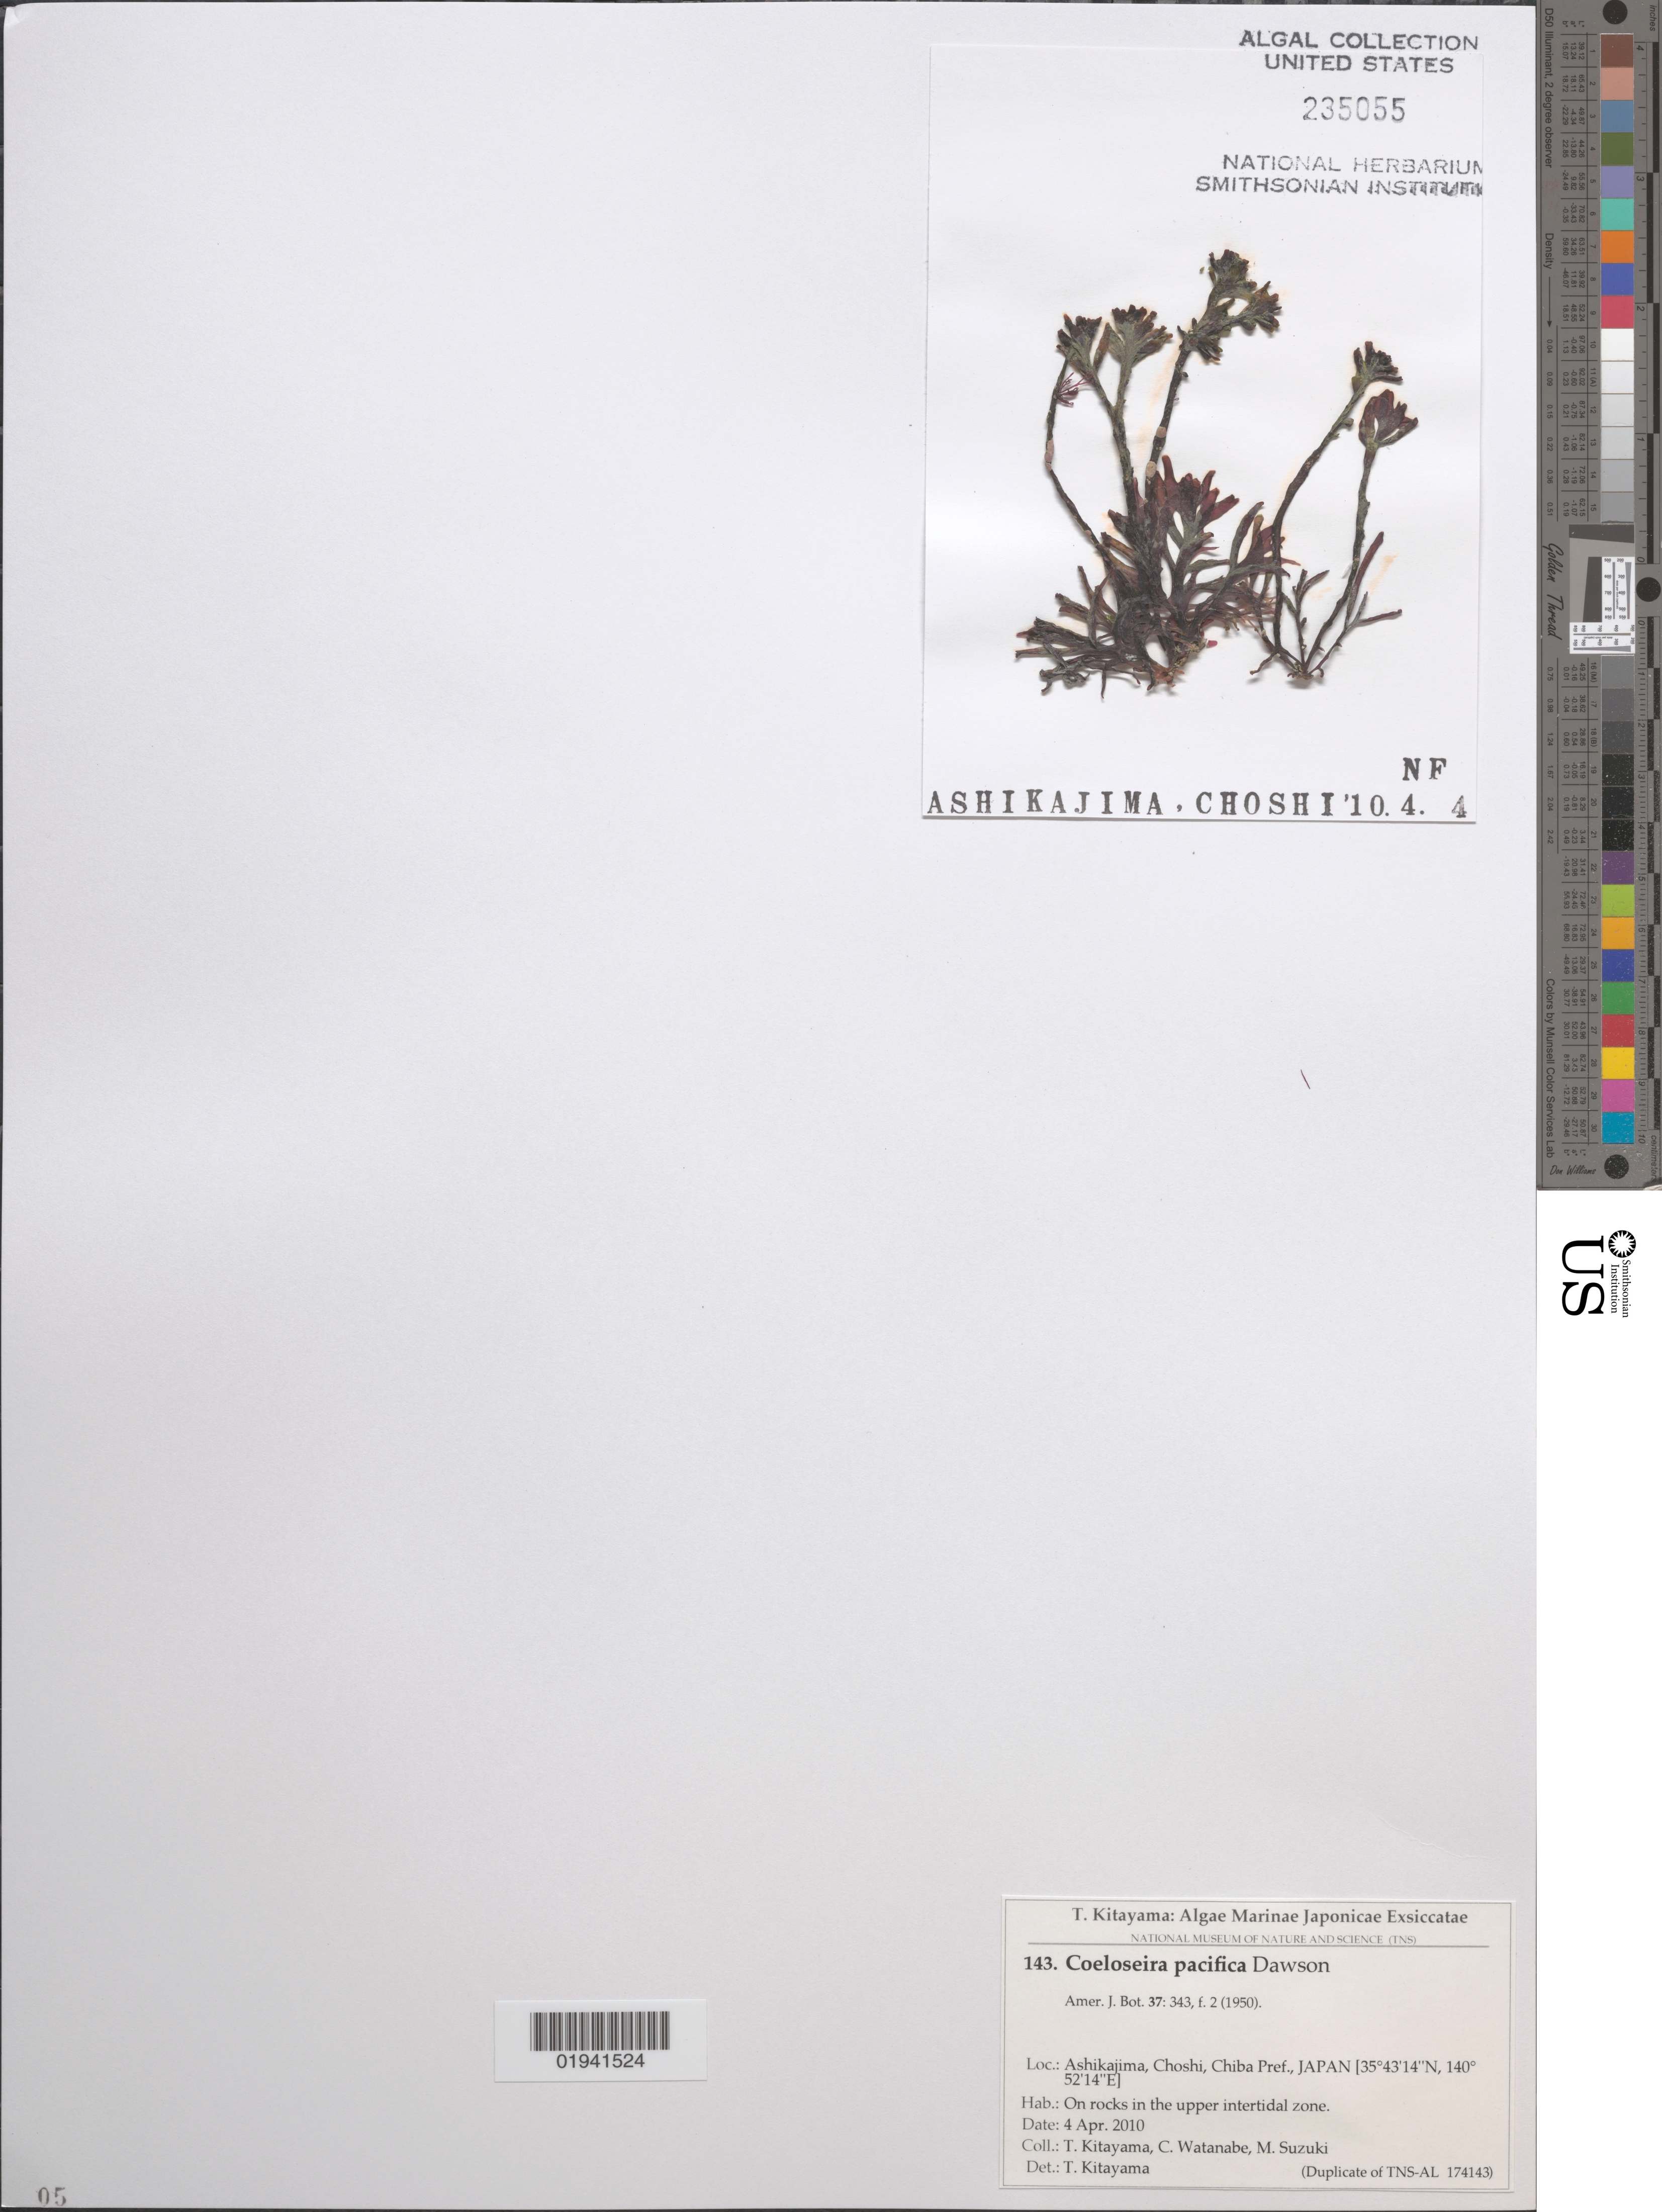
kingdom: Plantae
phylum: Rhodophyta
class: Florideophyceae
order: Rhodymeniales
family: Champiaceae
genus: Gastroclonium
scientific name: Gastroclonium pacificum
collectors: T. Kitayama, C. Watanabe & M. Suzuki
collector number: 143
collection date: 2010-04-04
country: Japan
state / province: Tiba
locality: Ashikajima, Choshi, Chiba Pref.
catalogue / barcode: US 235055